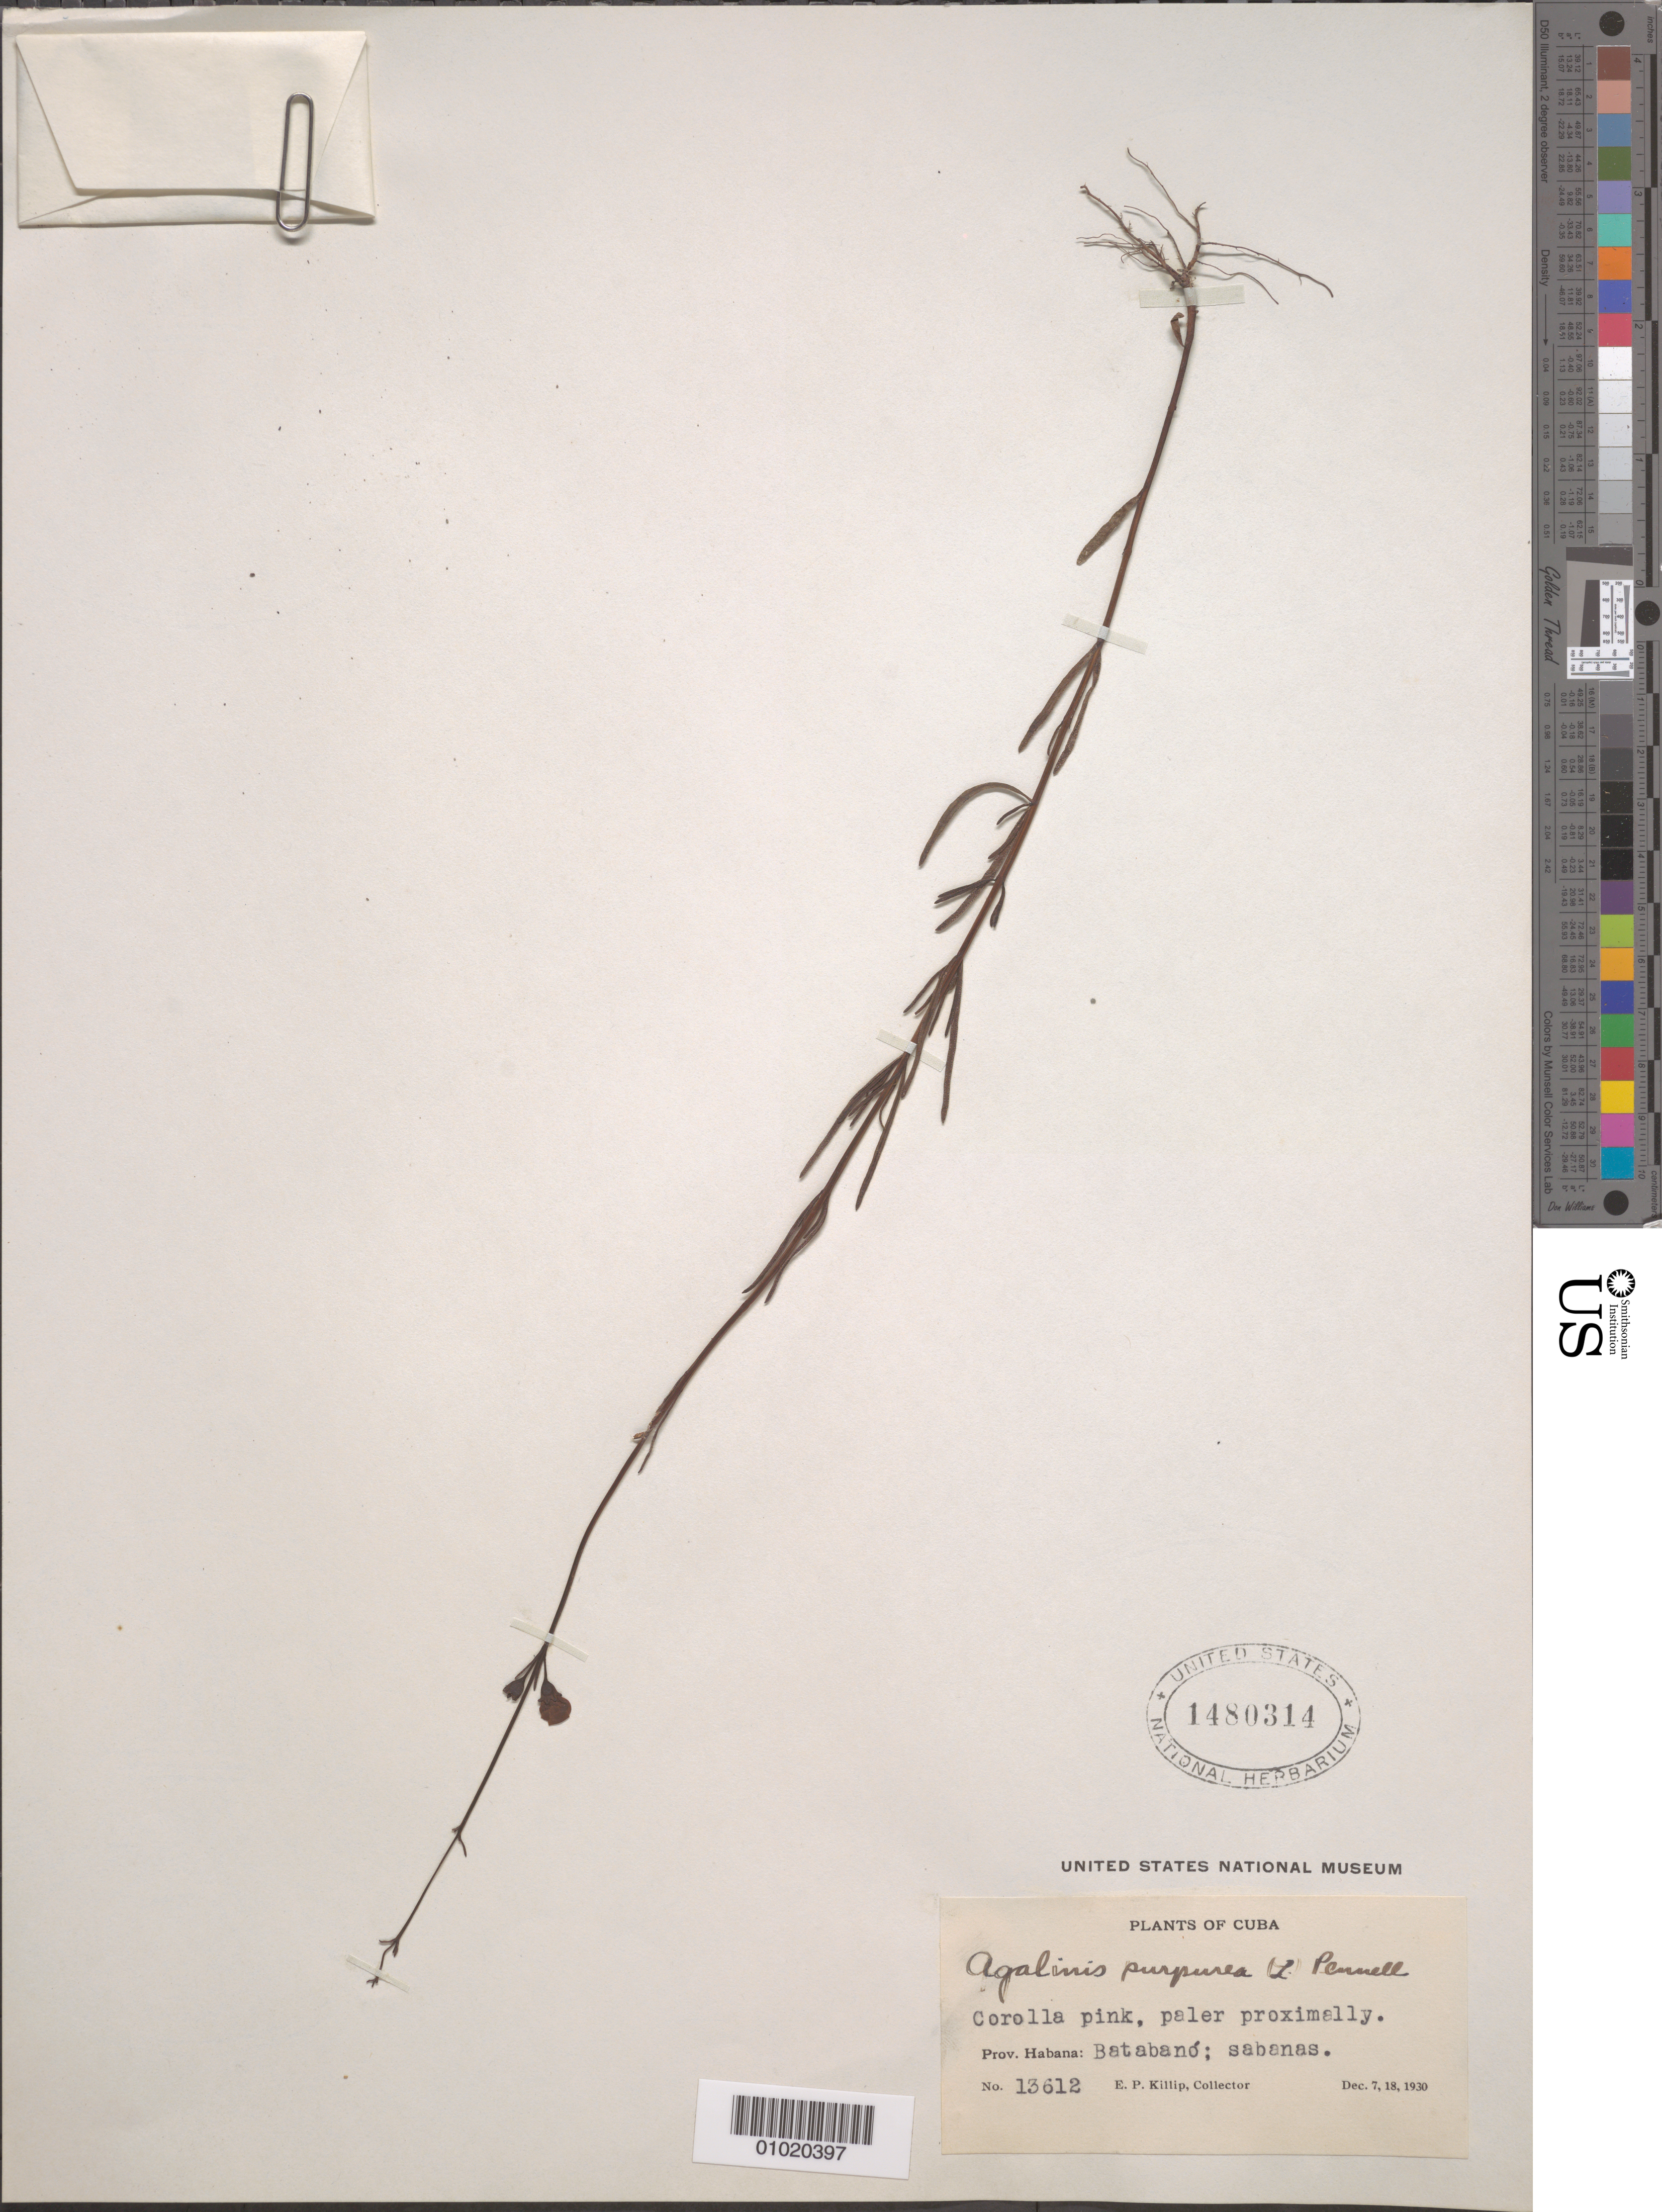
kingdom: Plantae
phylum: Tracheophyta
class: Magnoliopsida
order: Lamiales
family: Orobanchaceae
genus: Agalinis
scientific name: Agalinis purpurea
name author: (L.) Pennell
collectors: E. P. Killip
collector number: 13612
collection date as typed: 07 Dec 1930 and 18 Dec 1930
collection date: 1930-12-07,1930-12-18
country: Cuba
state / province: La Habana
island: Cuba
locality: Batabano; sabanas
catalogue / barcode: US 1480314